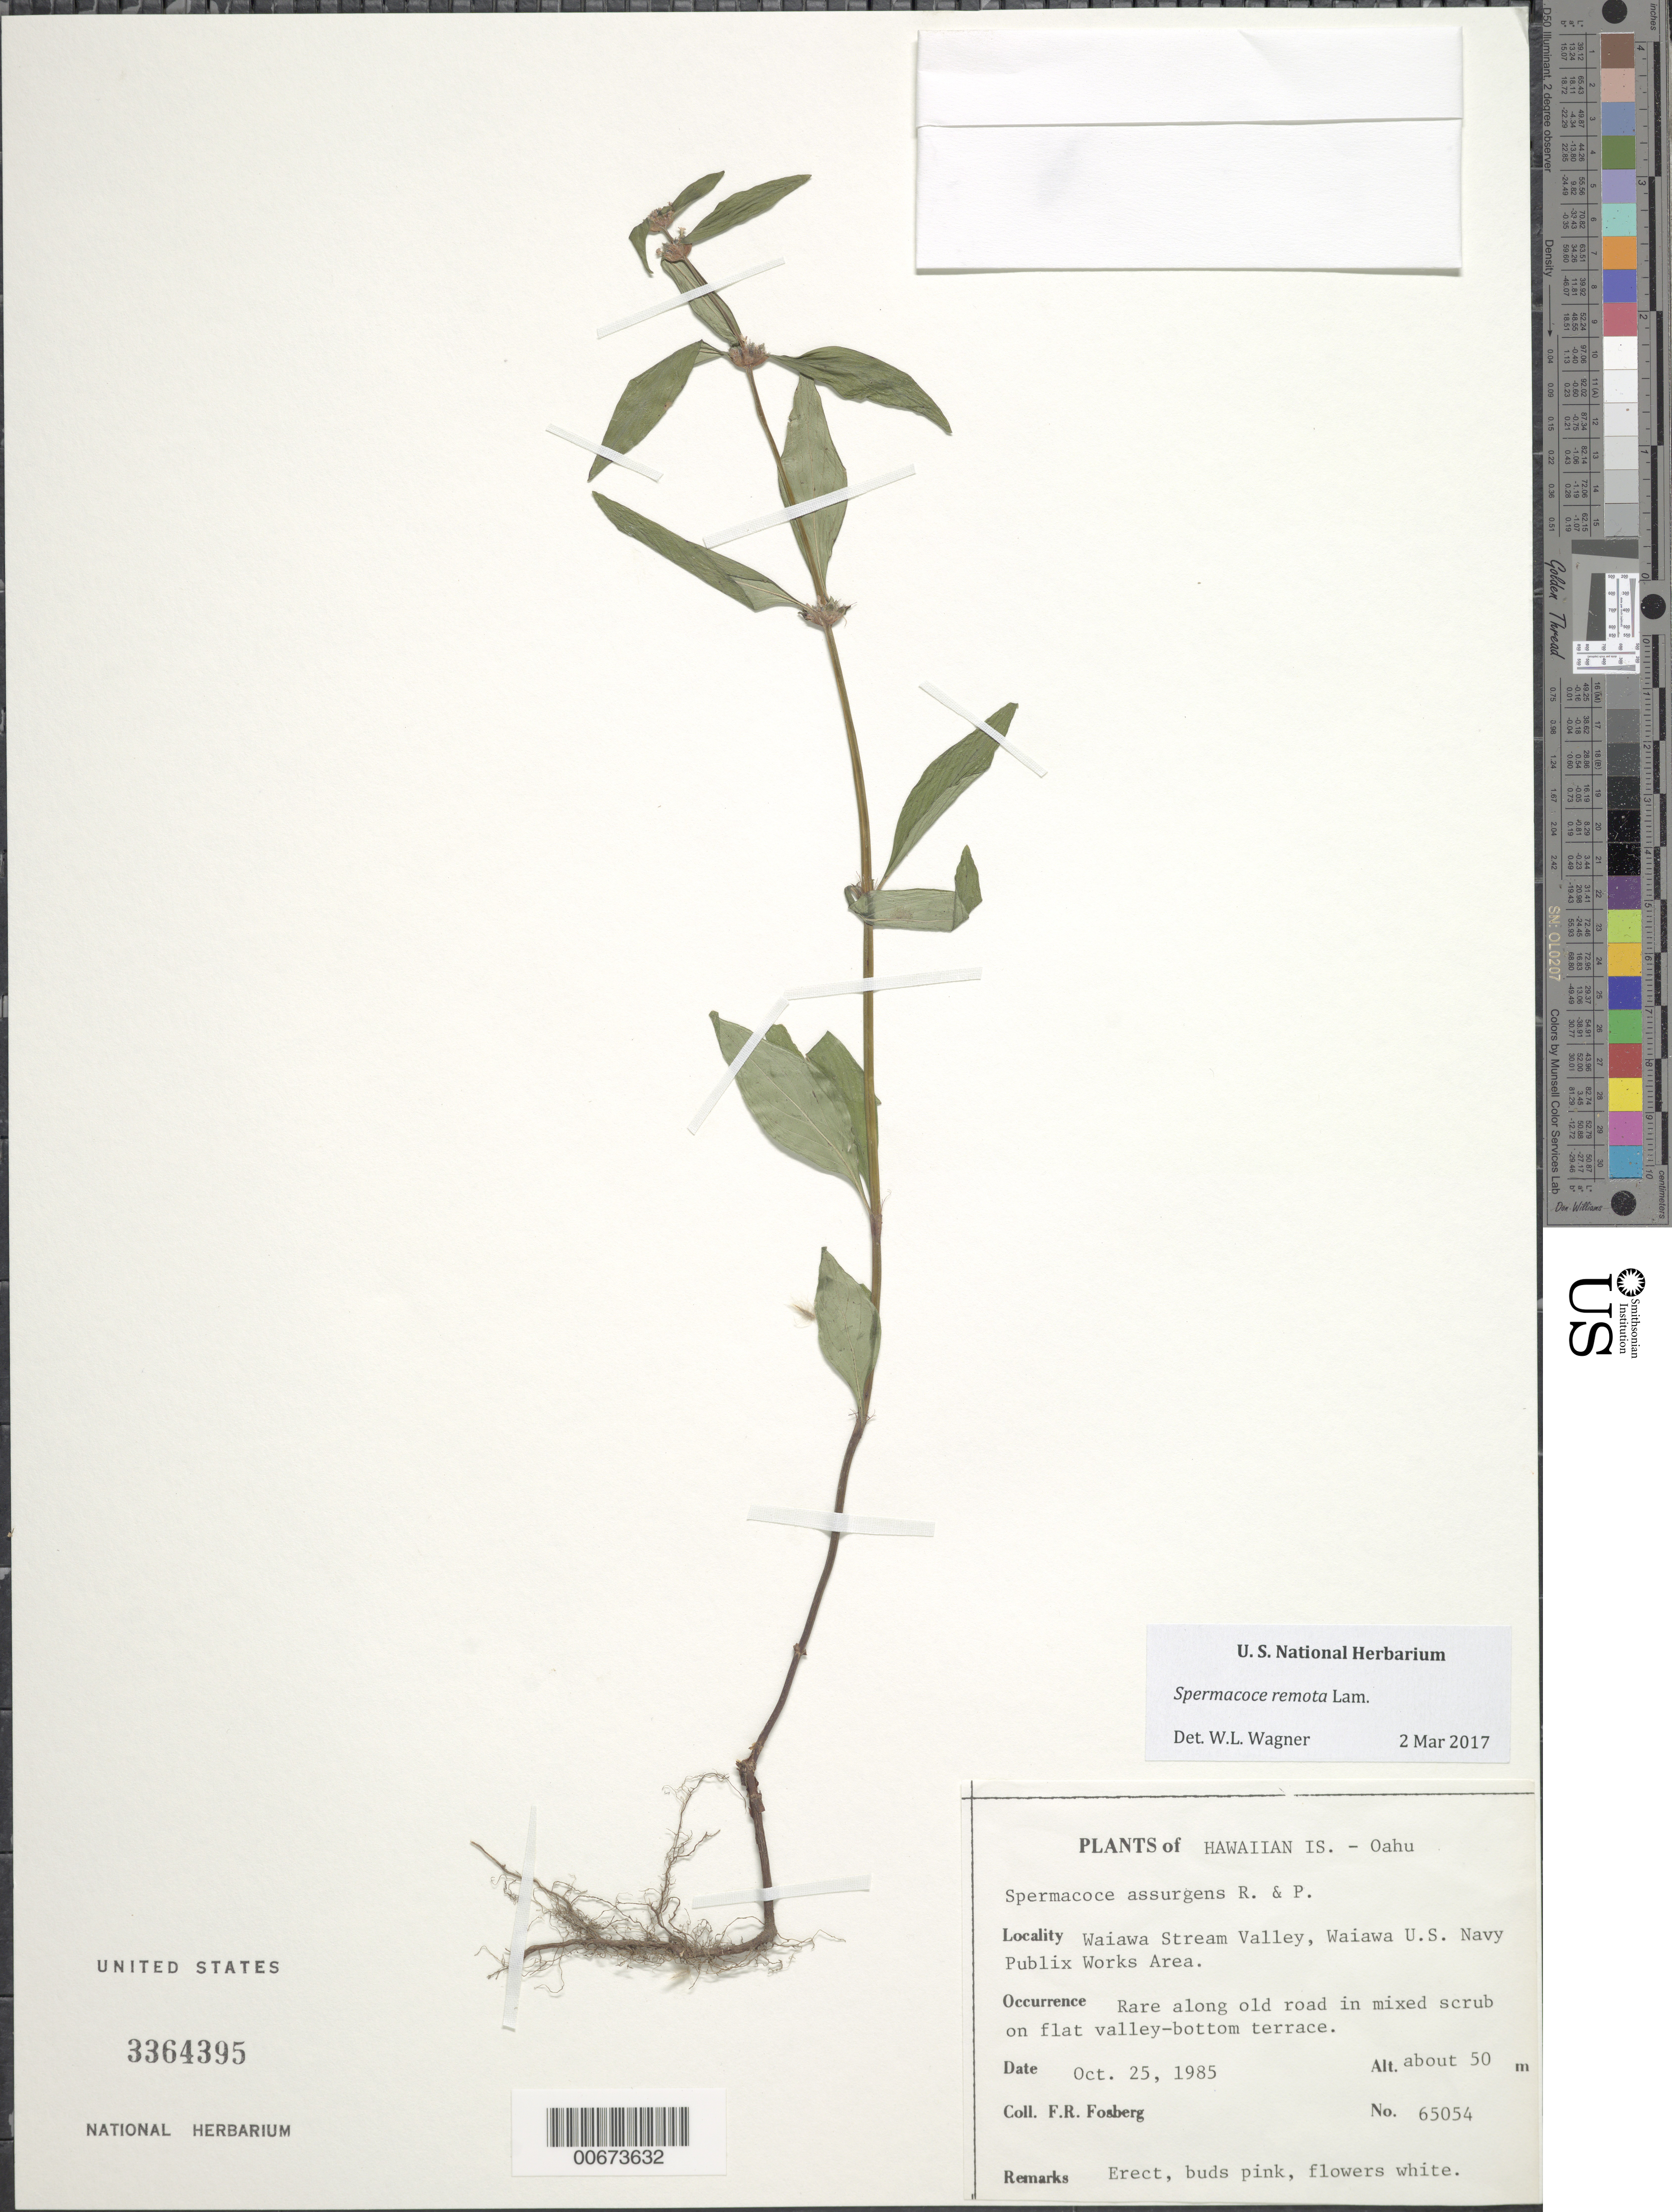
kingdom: Plantae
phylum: Tracheophyta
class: Magnoliopsida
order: Gentianales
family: Rubiaceae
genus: Spermacoce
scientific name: Spermacoce remota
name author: Lam.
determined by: Wagner, W. L., (BOT), Smithsonian Institution - National Museum of Natural History (UNITED STATES)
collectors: F. R. Fosberg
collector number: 65054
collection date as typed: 25 Oct 1985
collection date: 1985-10-25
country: United States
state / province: Hawaii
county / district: Honolulu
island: Oahu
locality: Waiawa Stream Valley, Waiawa U.S. Navy Publix Works Area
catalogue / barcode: US 3364395